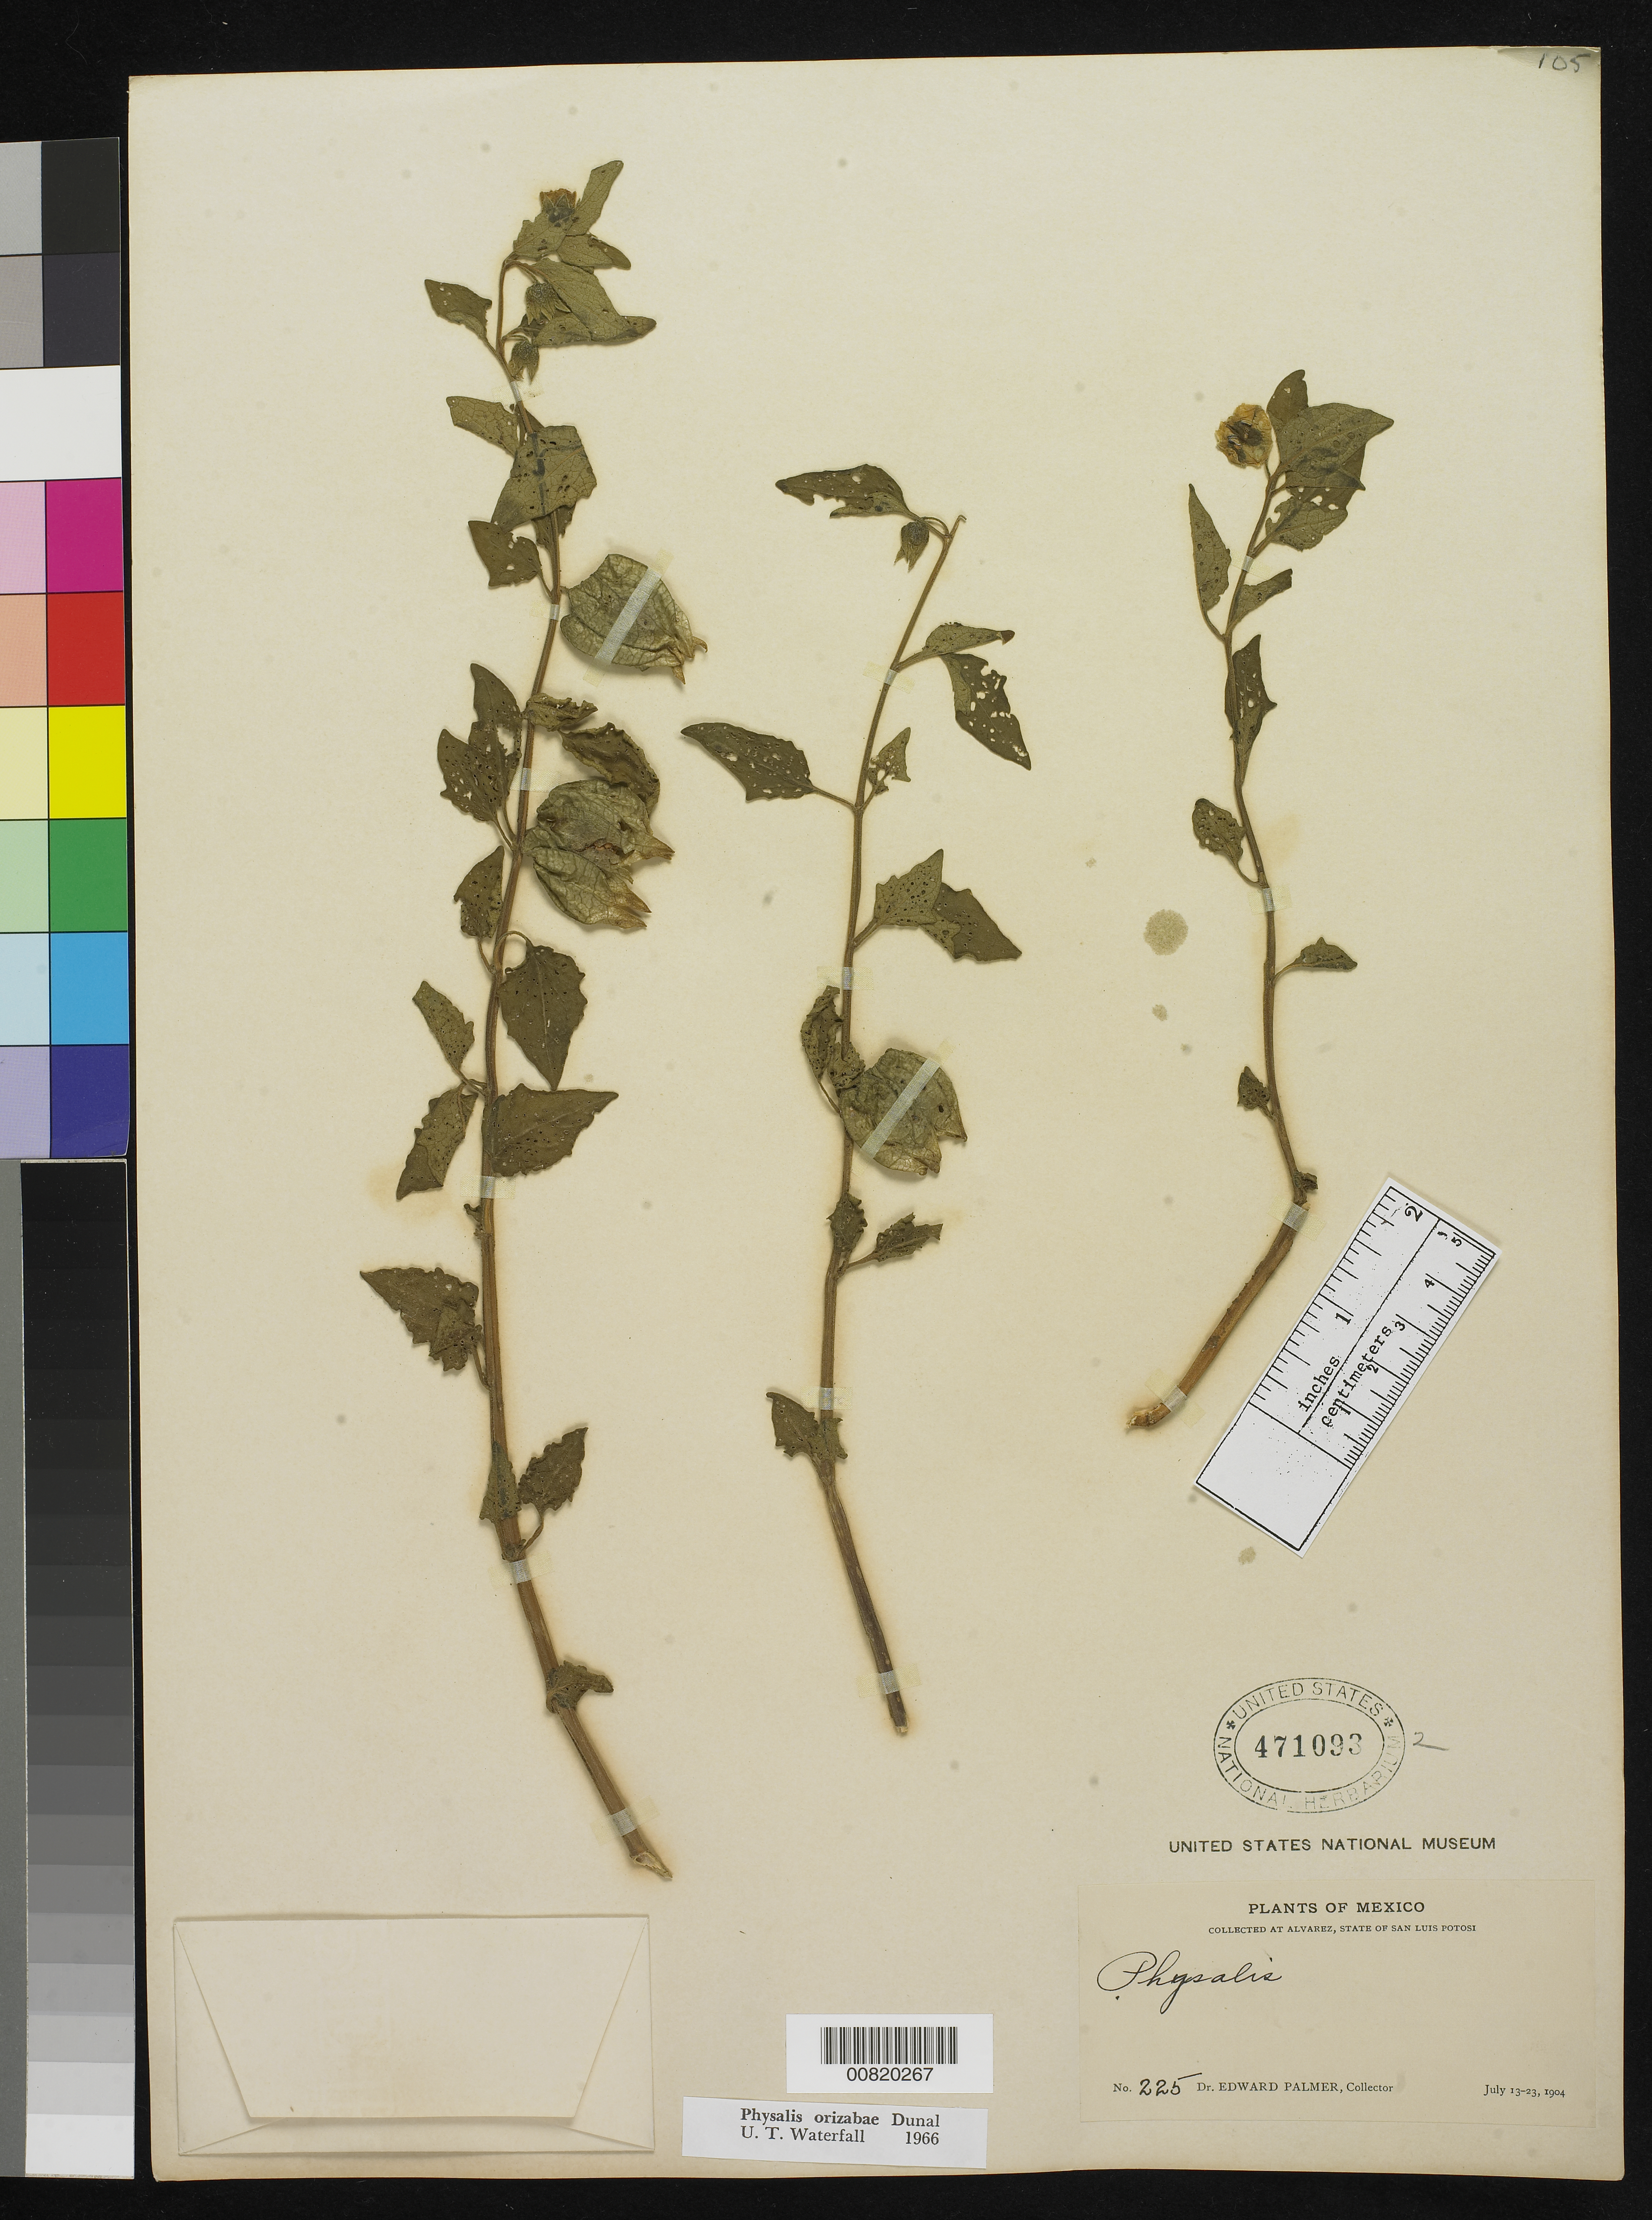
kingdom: Plantae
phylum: Tracheophyta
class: Magnoliopsida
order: Solanales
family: Solanaceae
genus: Physalis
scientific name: Physalis orizabae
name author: Dunal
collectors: E. Palmer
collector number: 225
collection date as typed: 13 Jul 1904 to 23 Jul 1904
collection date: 1904-07-13/1904-07-23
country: Mexico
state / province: San Luis Potosí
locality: Alvarez, San Luis Potosí.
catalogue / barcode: US 471093